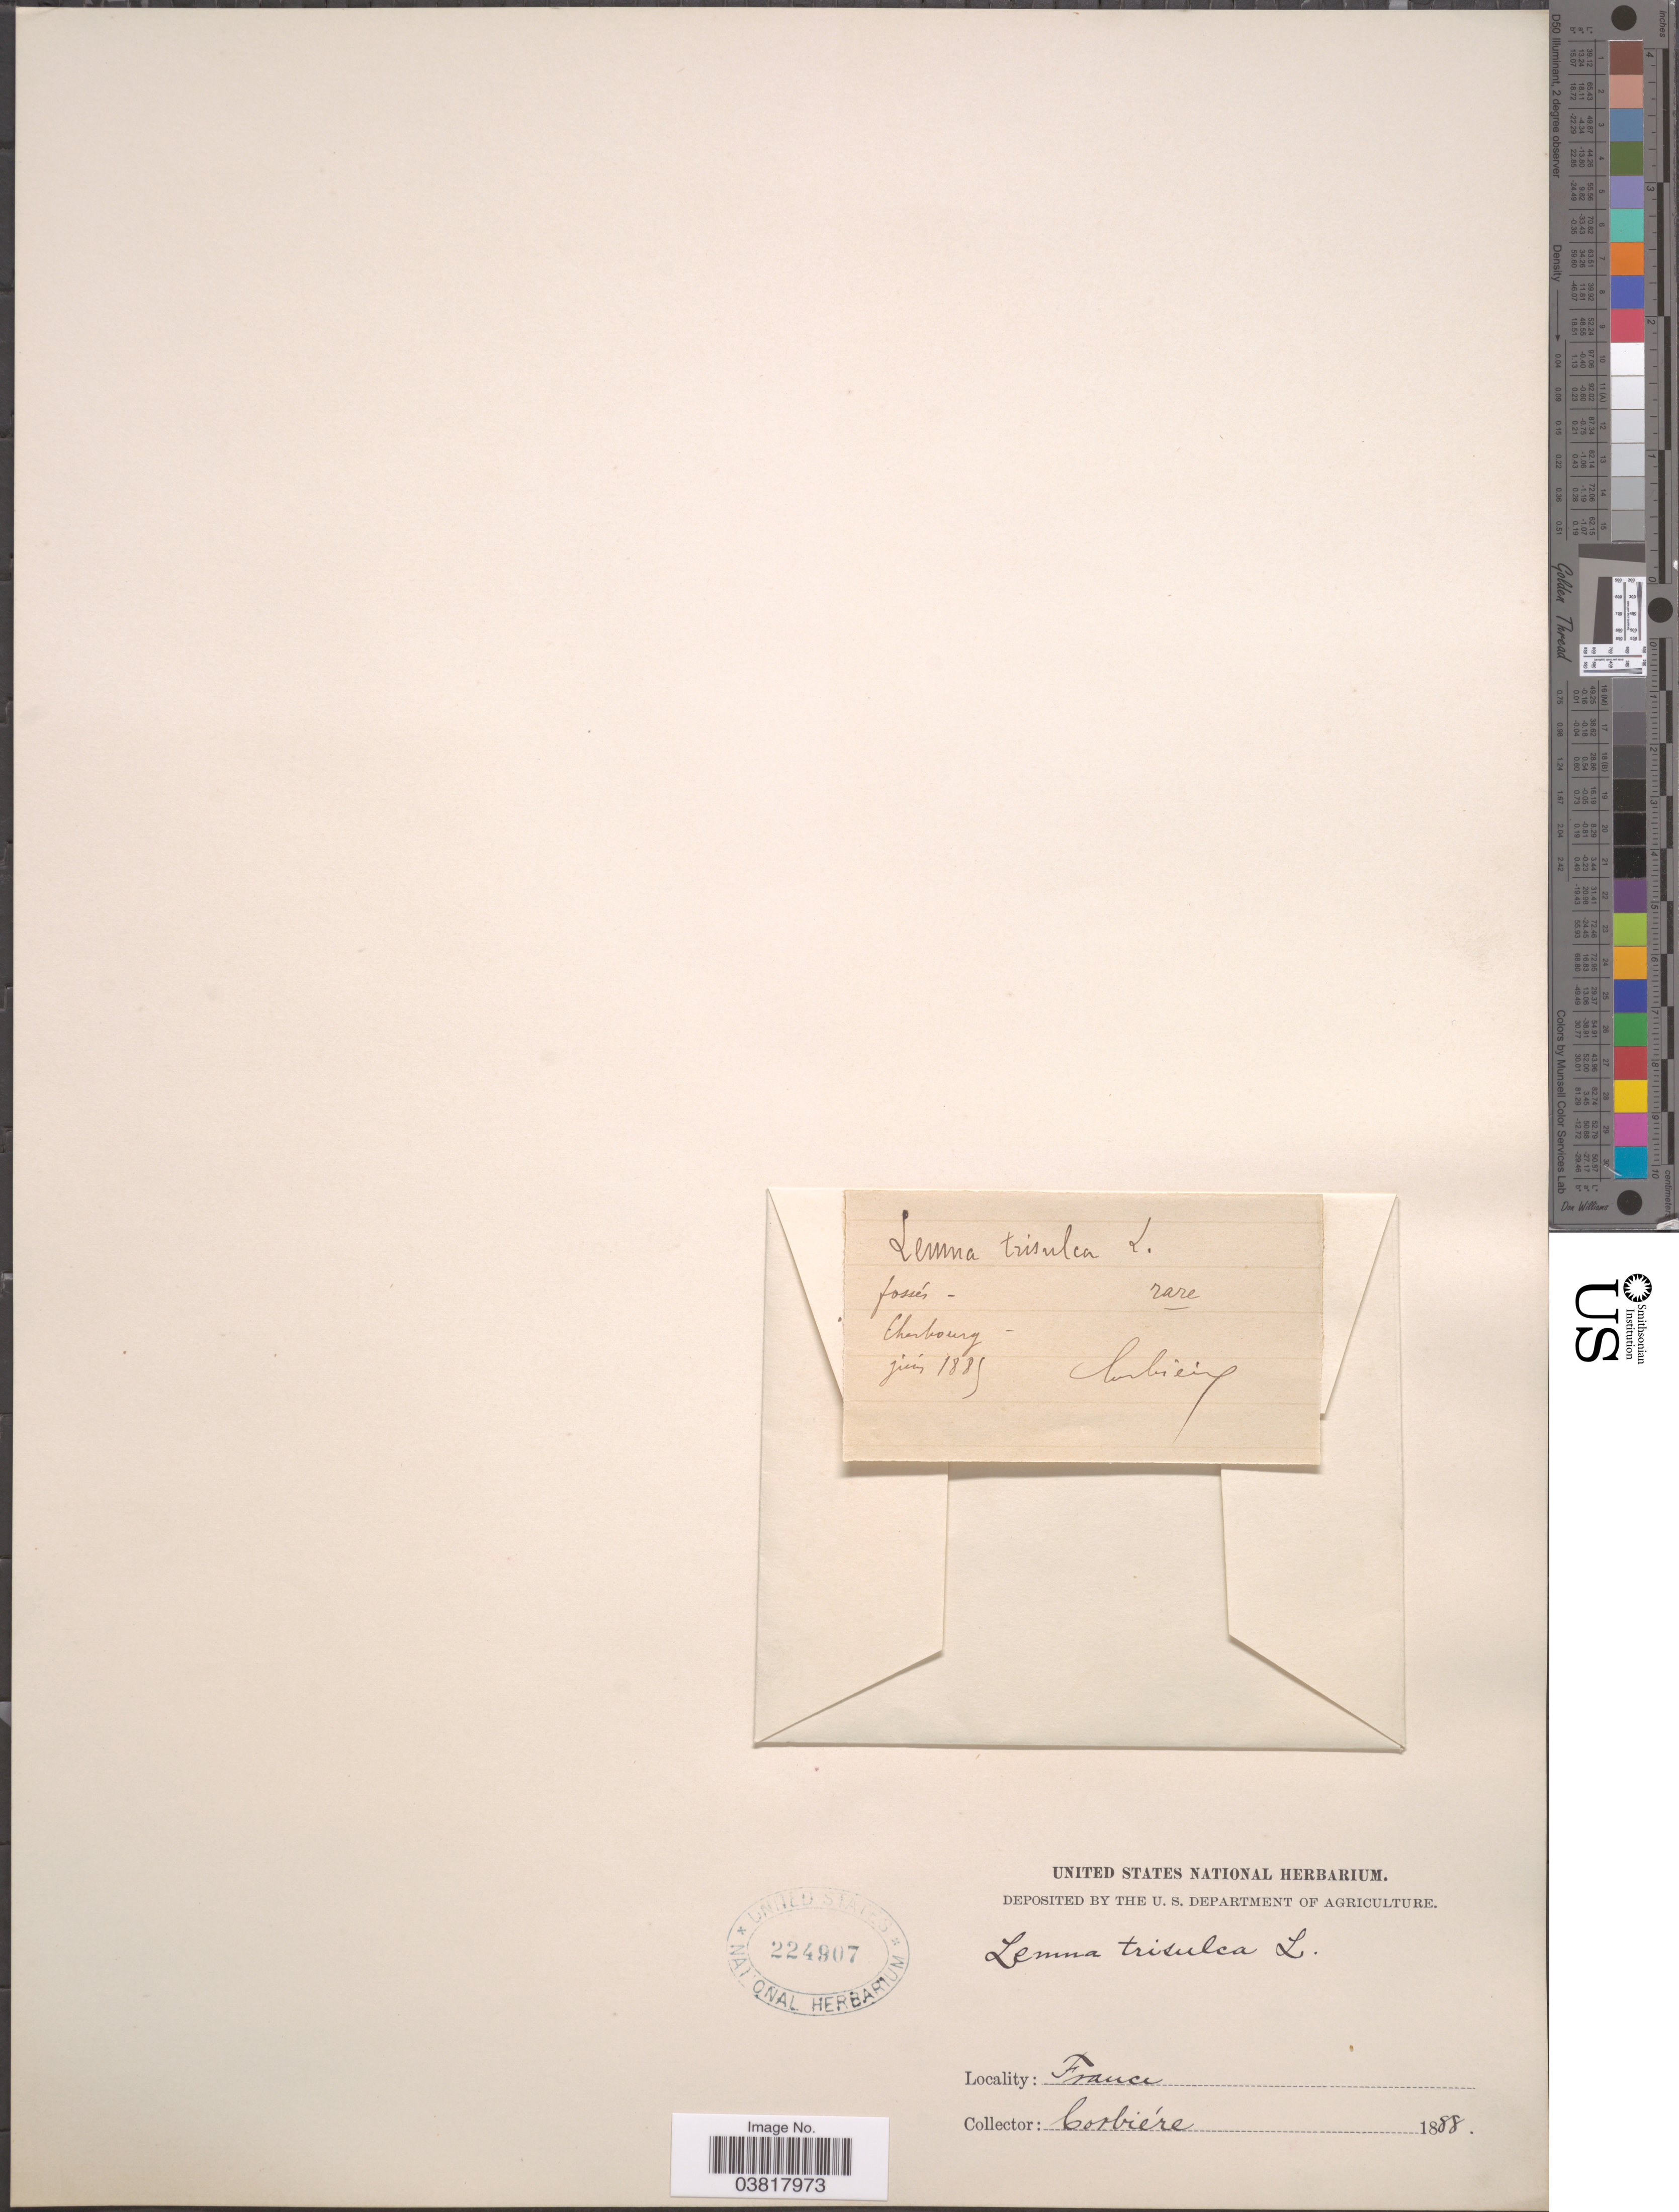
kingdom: Plantae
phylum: Tracheophyta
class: Liliopsida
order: Alismatales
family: Araceae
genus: Lemna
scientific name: Lemna trisulca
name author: L.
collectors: Corbiere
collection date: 1885-06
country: France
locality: Fossés. Cherbourg.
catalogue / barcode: US 224907